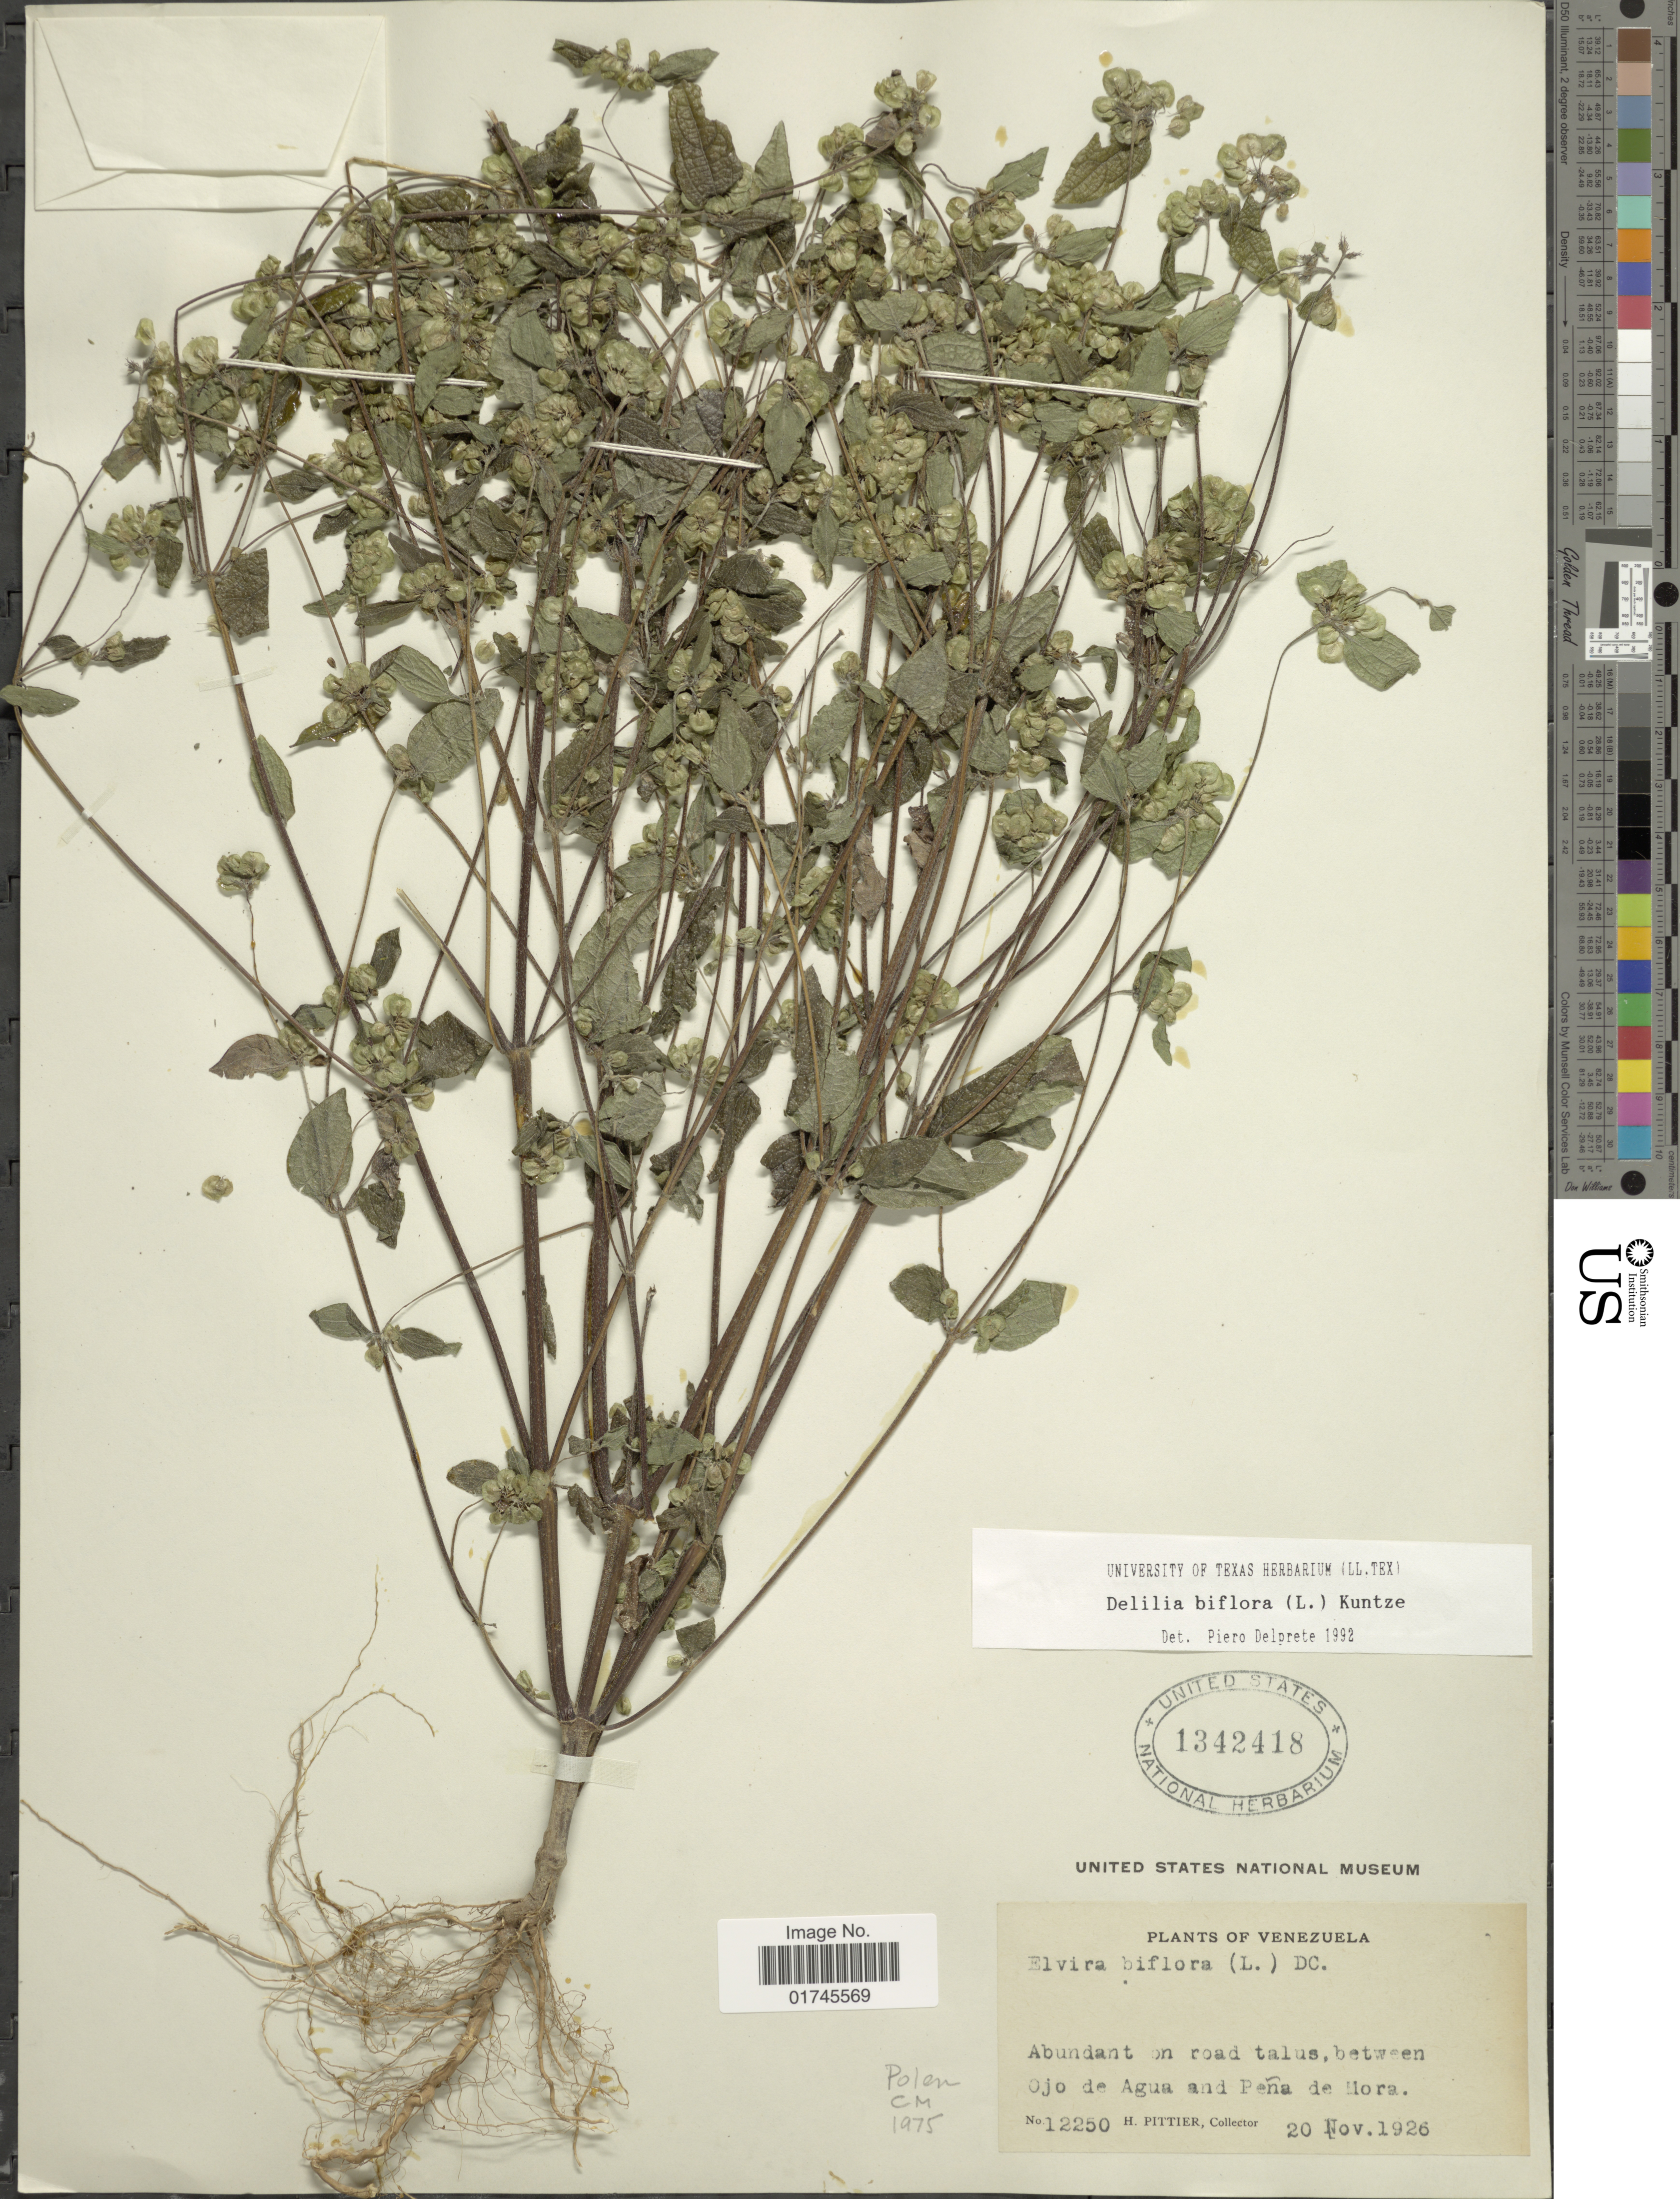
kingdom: Plantae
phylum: Tracheophyta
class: Magnoliopsida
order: Asterales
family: Asteraceae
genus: Delilia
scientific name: Delilia biflora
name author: (L.) Kuntze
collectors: H. F. Pittier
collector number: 12250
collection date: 1926-11-20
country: Venezuela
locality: Abundant on road talus, between Ojo de Agua and Peña de Mora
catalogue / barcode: US 1342418